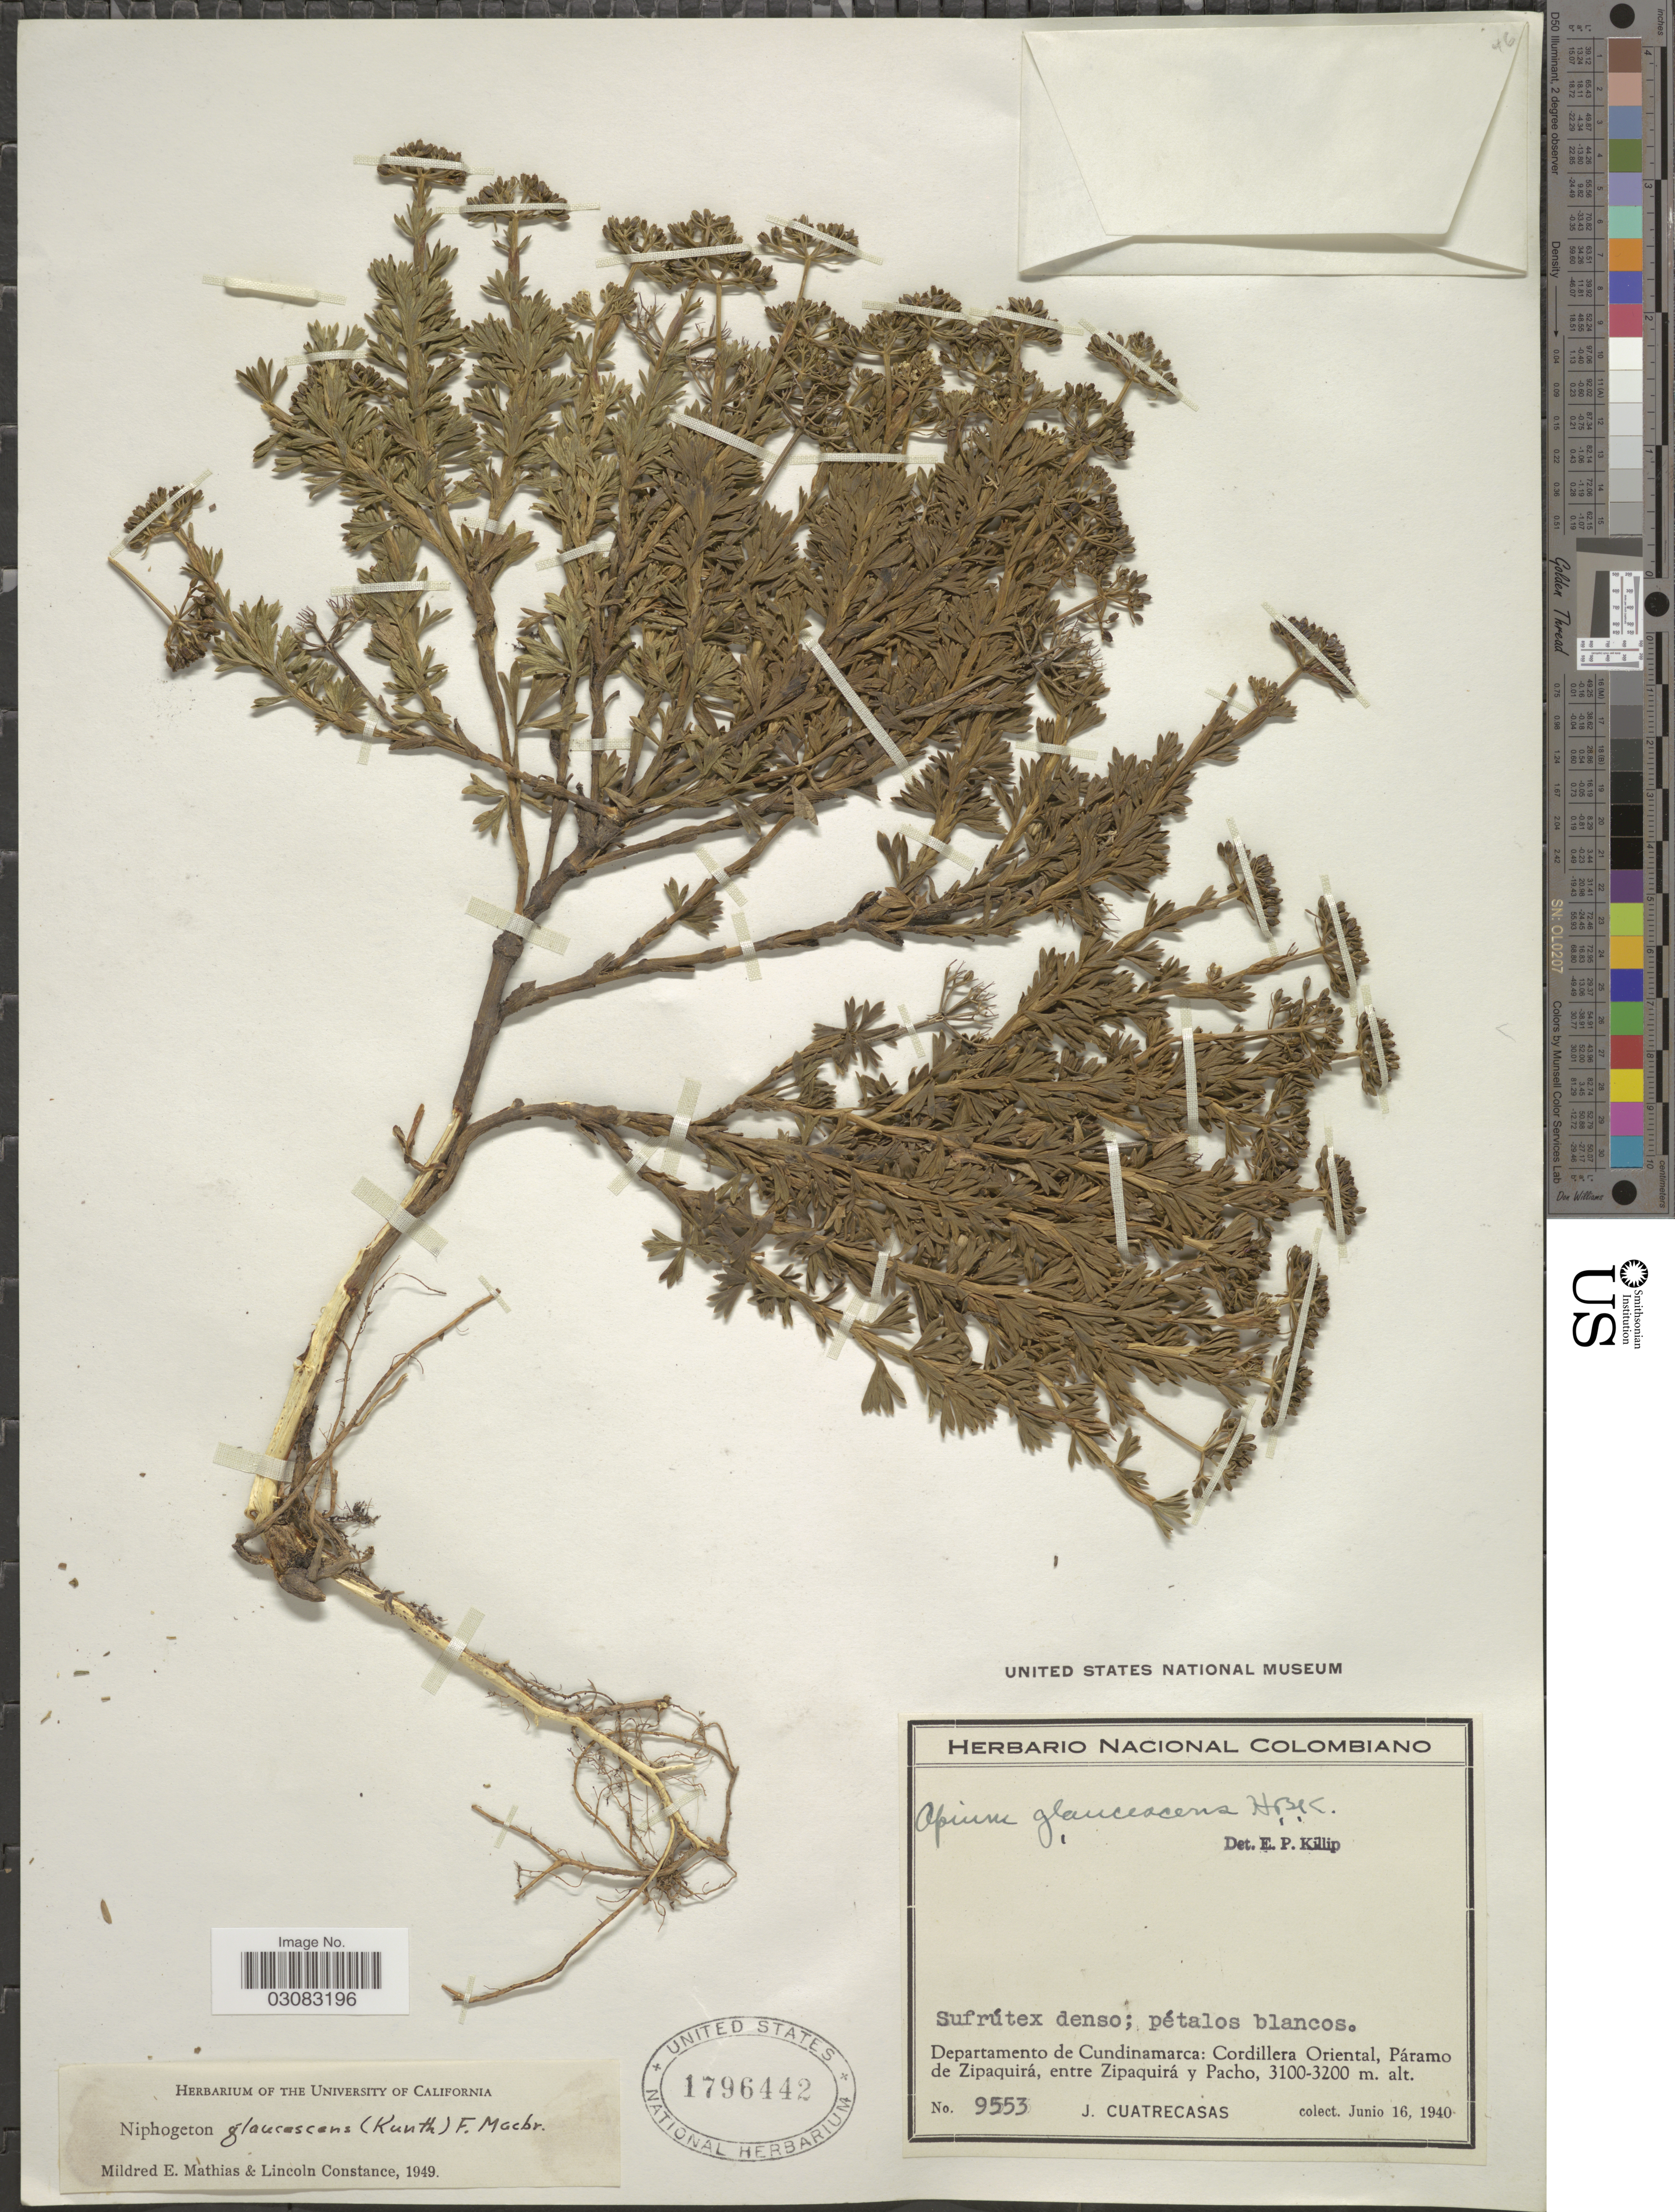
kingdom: Plantae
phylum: Tracheophyta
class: Magnoliopsida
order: Apiales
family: Apiaceae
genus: Niphogeton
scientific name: Niphogeton glaucescens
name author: (Kunth) J.F. Macbr.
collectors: J. Cuatrecasas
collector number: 9553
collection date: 1940-06-16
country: Colombia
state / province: Cundinamarca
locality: Departamento de Cundinamarca: Cordillera Oriental, Páramo de Zipaquirá, entre Zipaquirá y Pacho.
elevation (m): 3100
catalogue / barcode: US 1796442